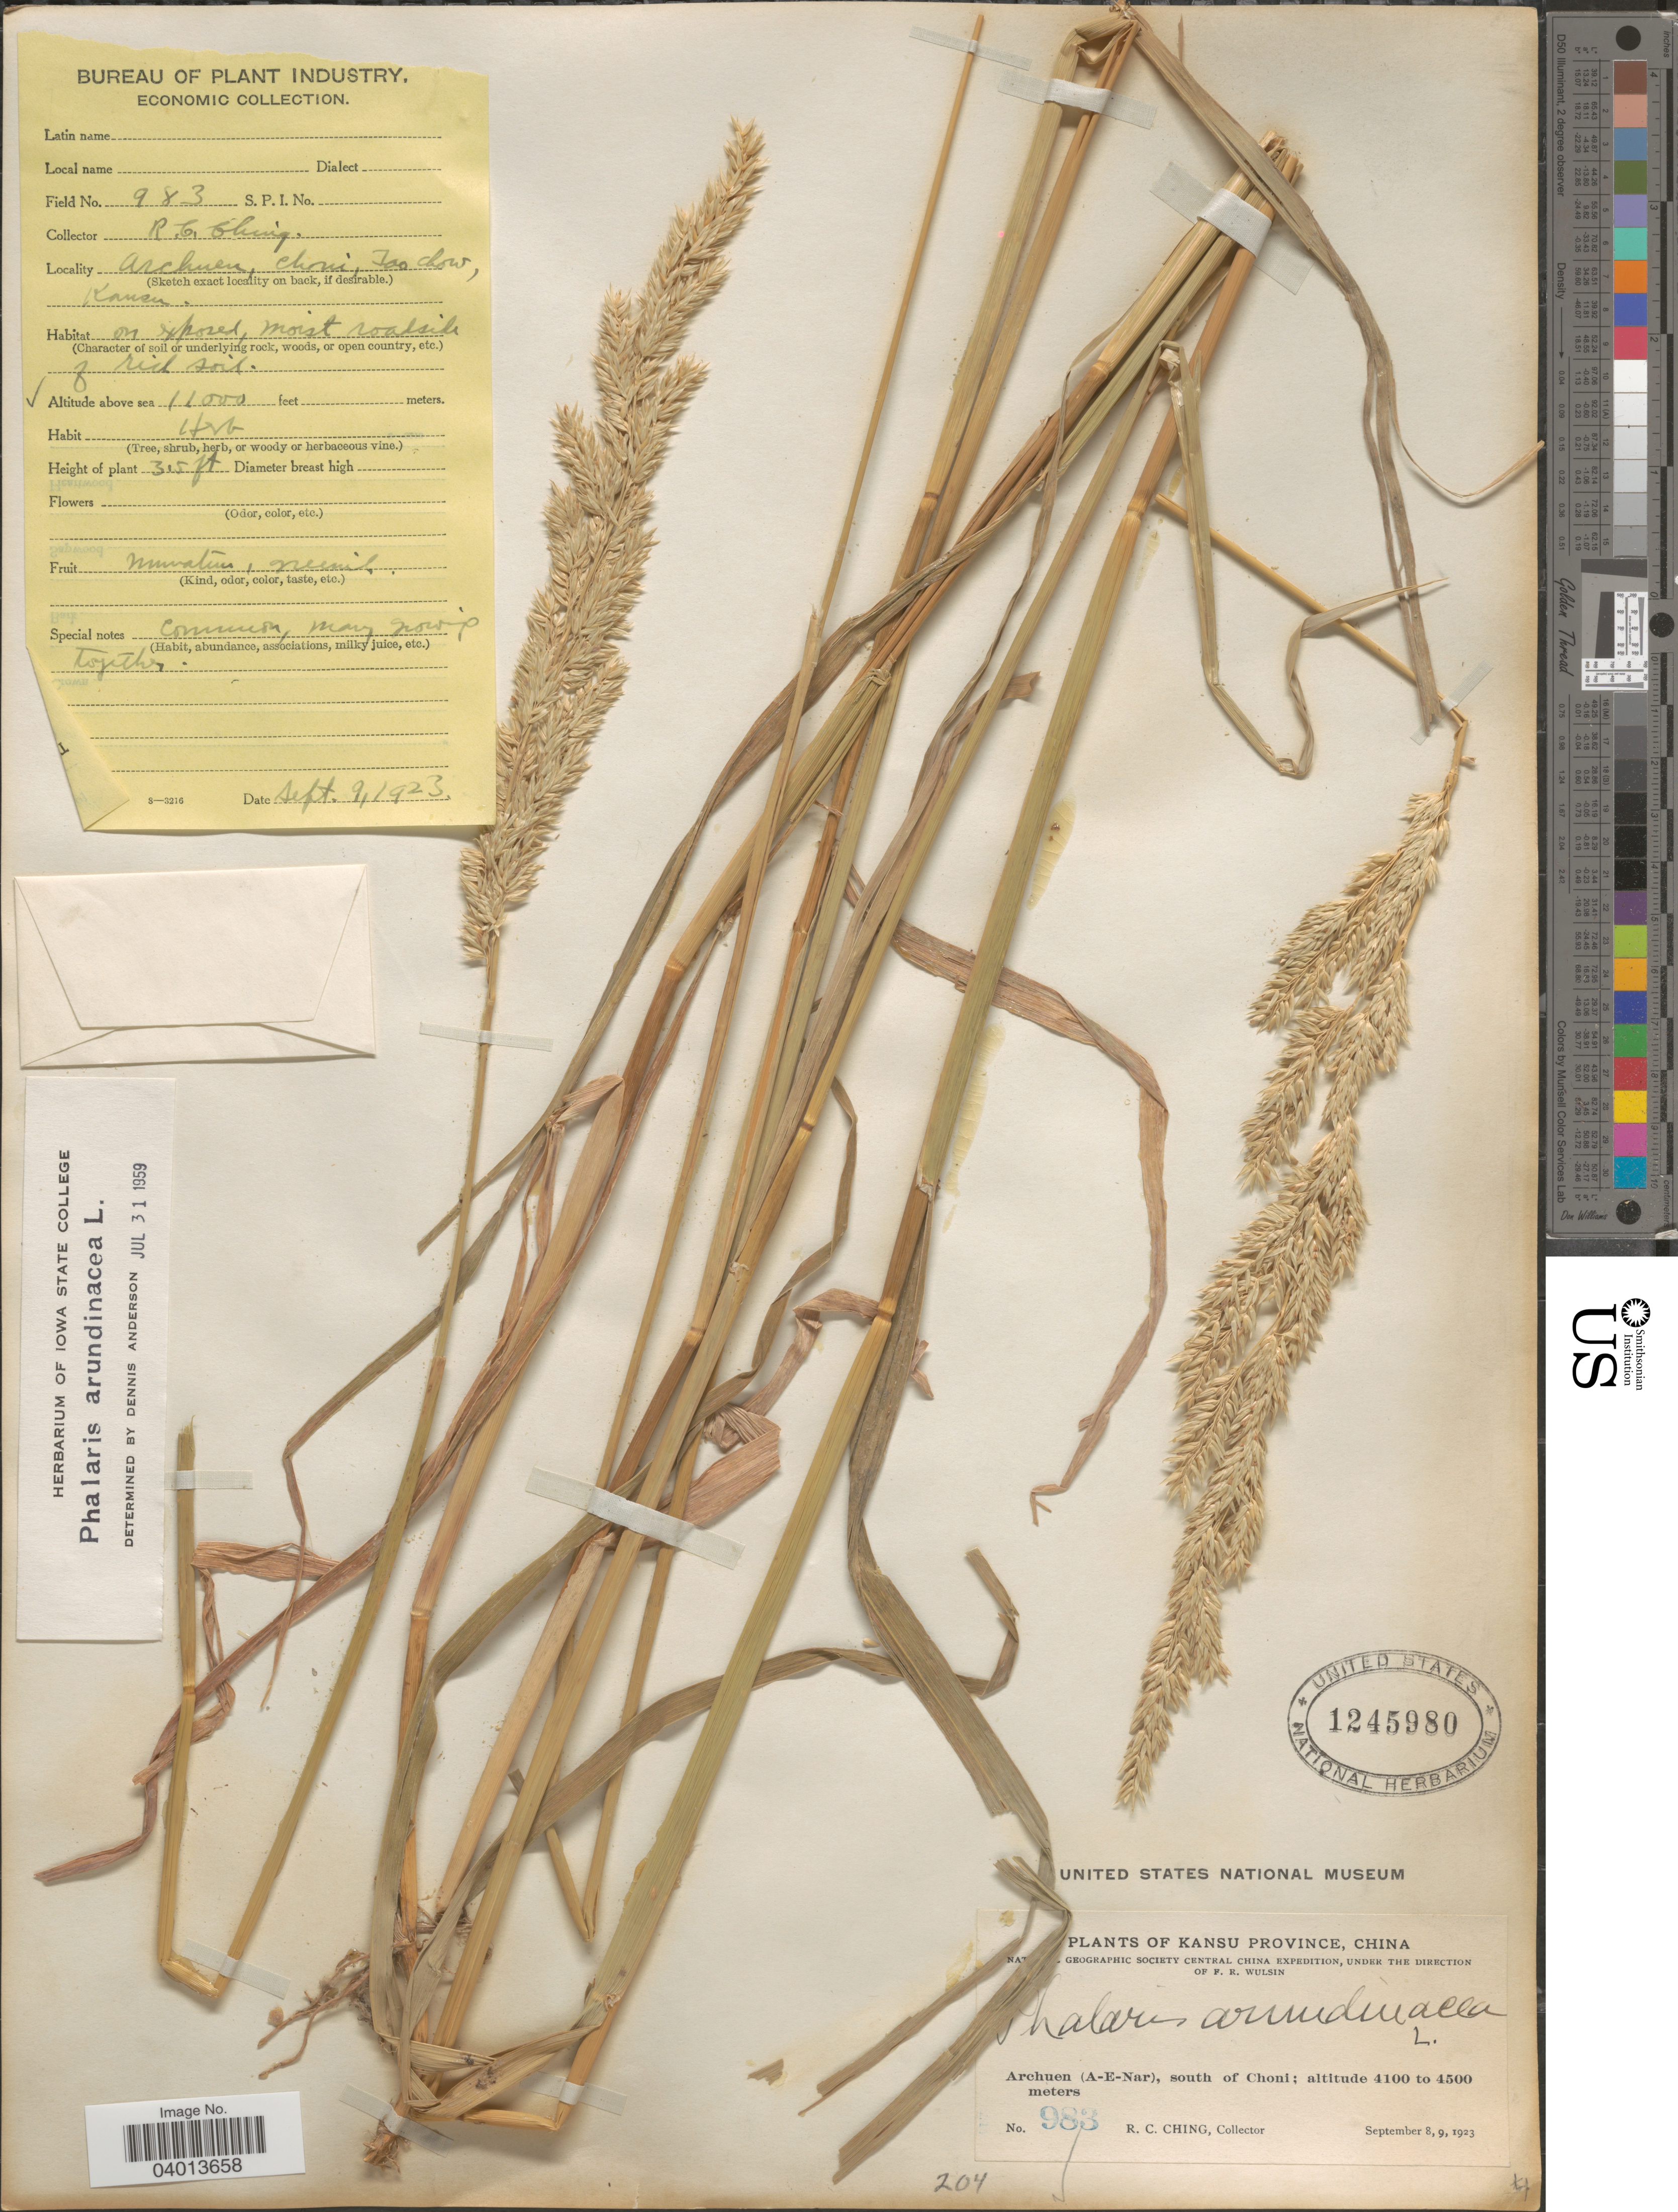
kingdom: Plantae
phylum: Tracheophyta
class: Liliopsida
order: Poales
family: Poaceae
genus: Phalaris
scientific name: Phalaris arundinacea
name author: L.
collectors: R. C. Ching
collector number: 983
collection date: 1923-09-09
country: China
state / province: Gansu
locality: Choni, Tao Chow. Kansu Province. Archuen (A-E-Nar), south of Choni.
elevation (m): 3353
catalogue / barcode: US 1245980